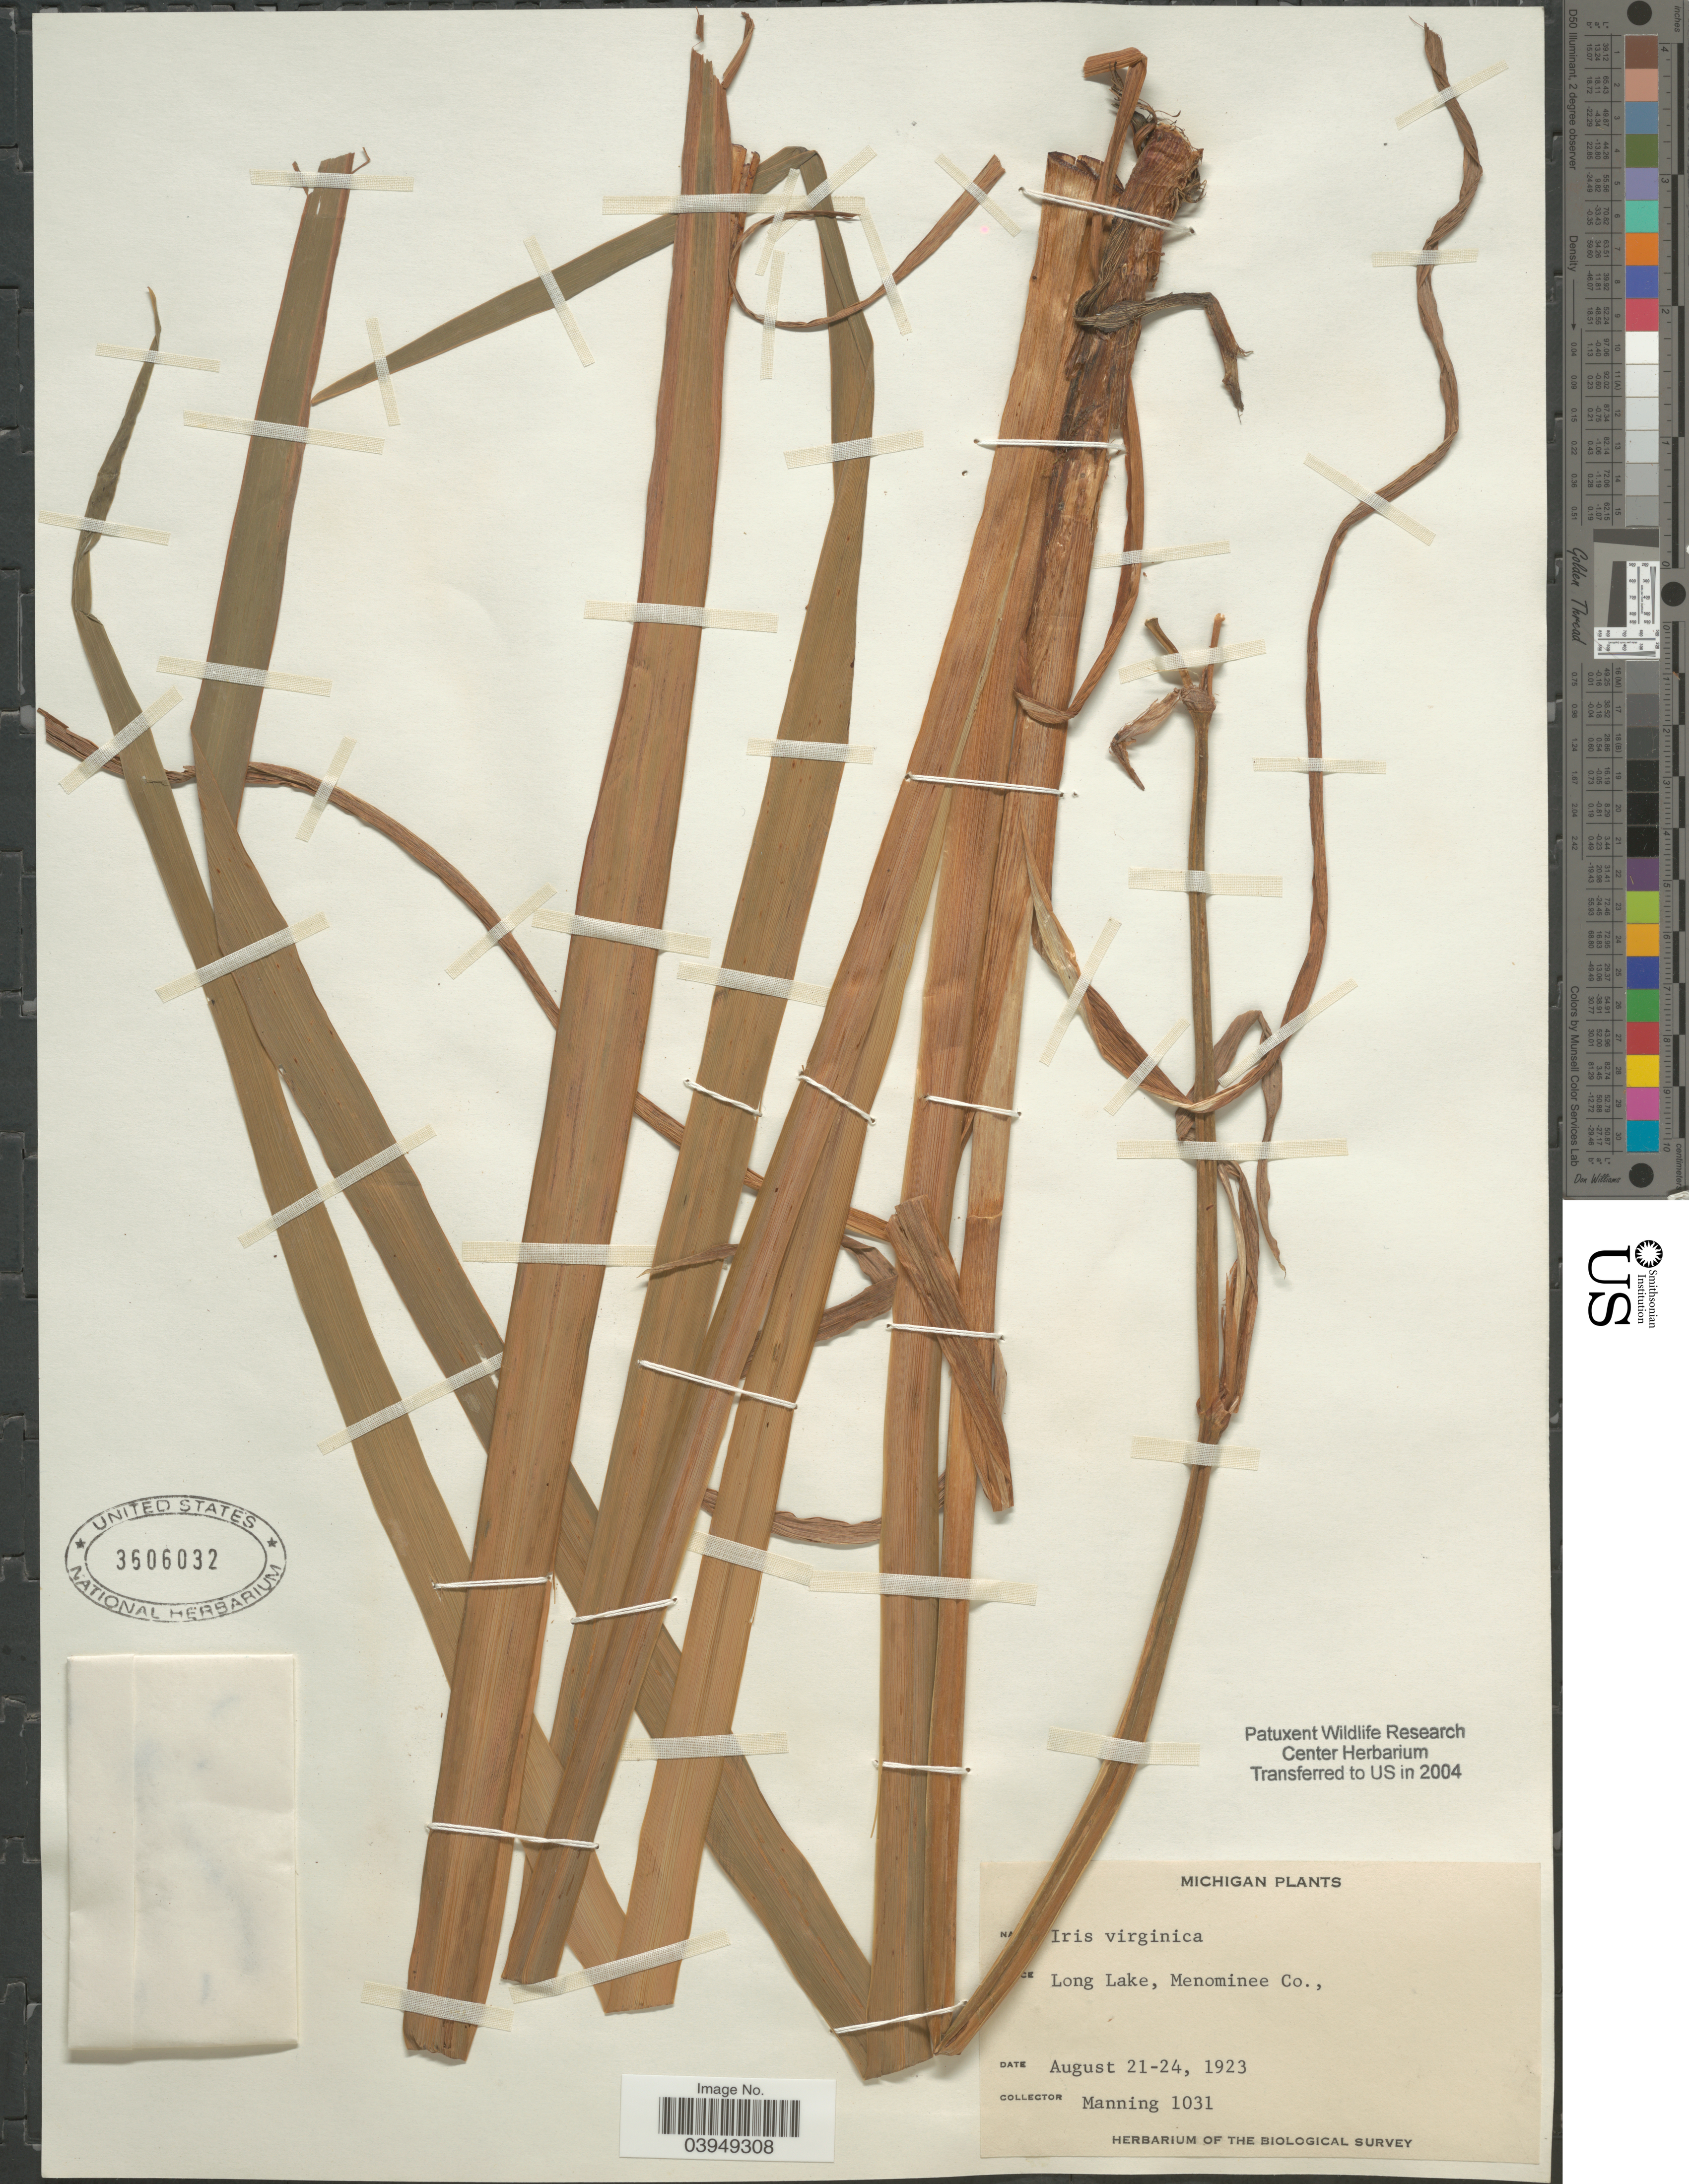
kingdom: Plantae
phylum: Tracheophyta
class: Liliopsida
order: Asparagales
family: Iridaceae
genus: Iris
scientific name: Iris virginica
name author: L.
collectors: Manning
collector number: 1031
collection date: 1923-08-21/1923-08-24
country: United States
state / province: Michigan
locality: Long Lake, Menominee Co.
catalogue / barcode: US 3606032